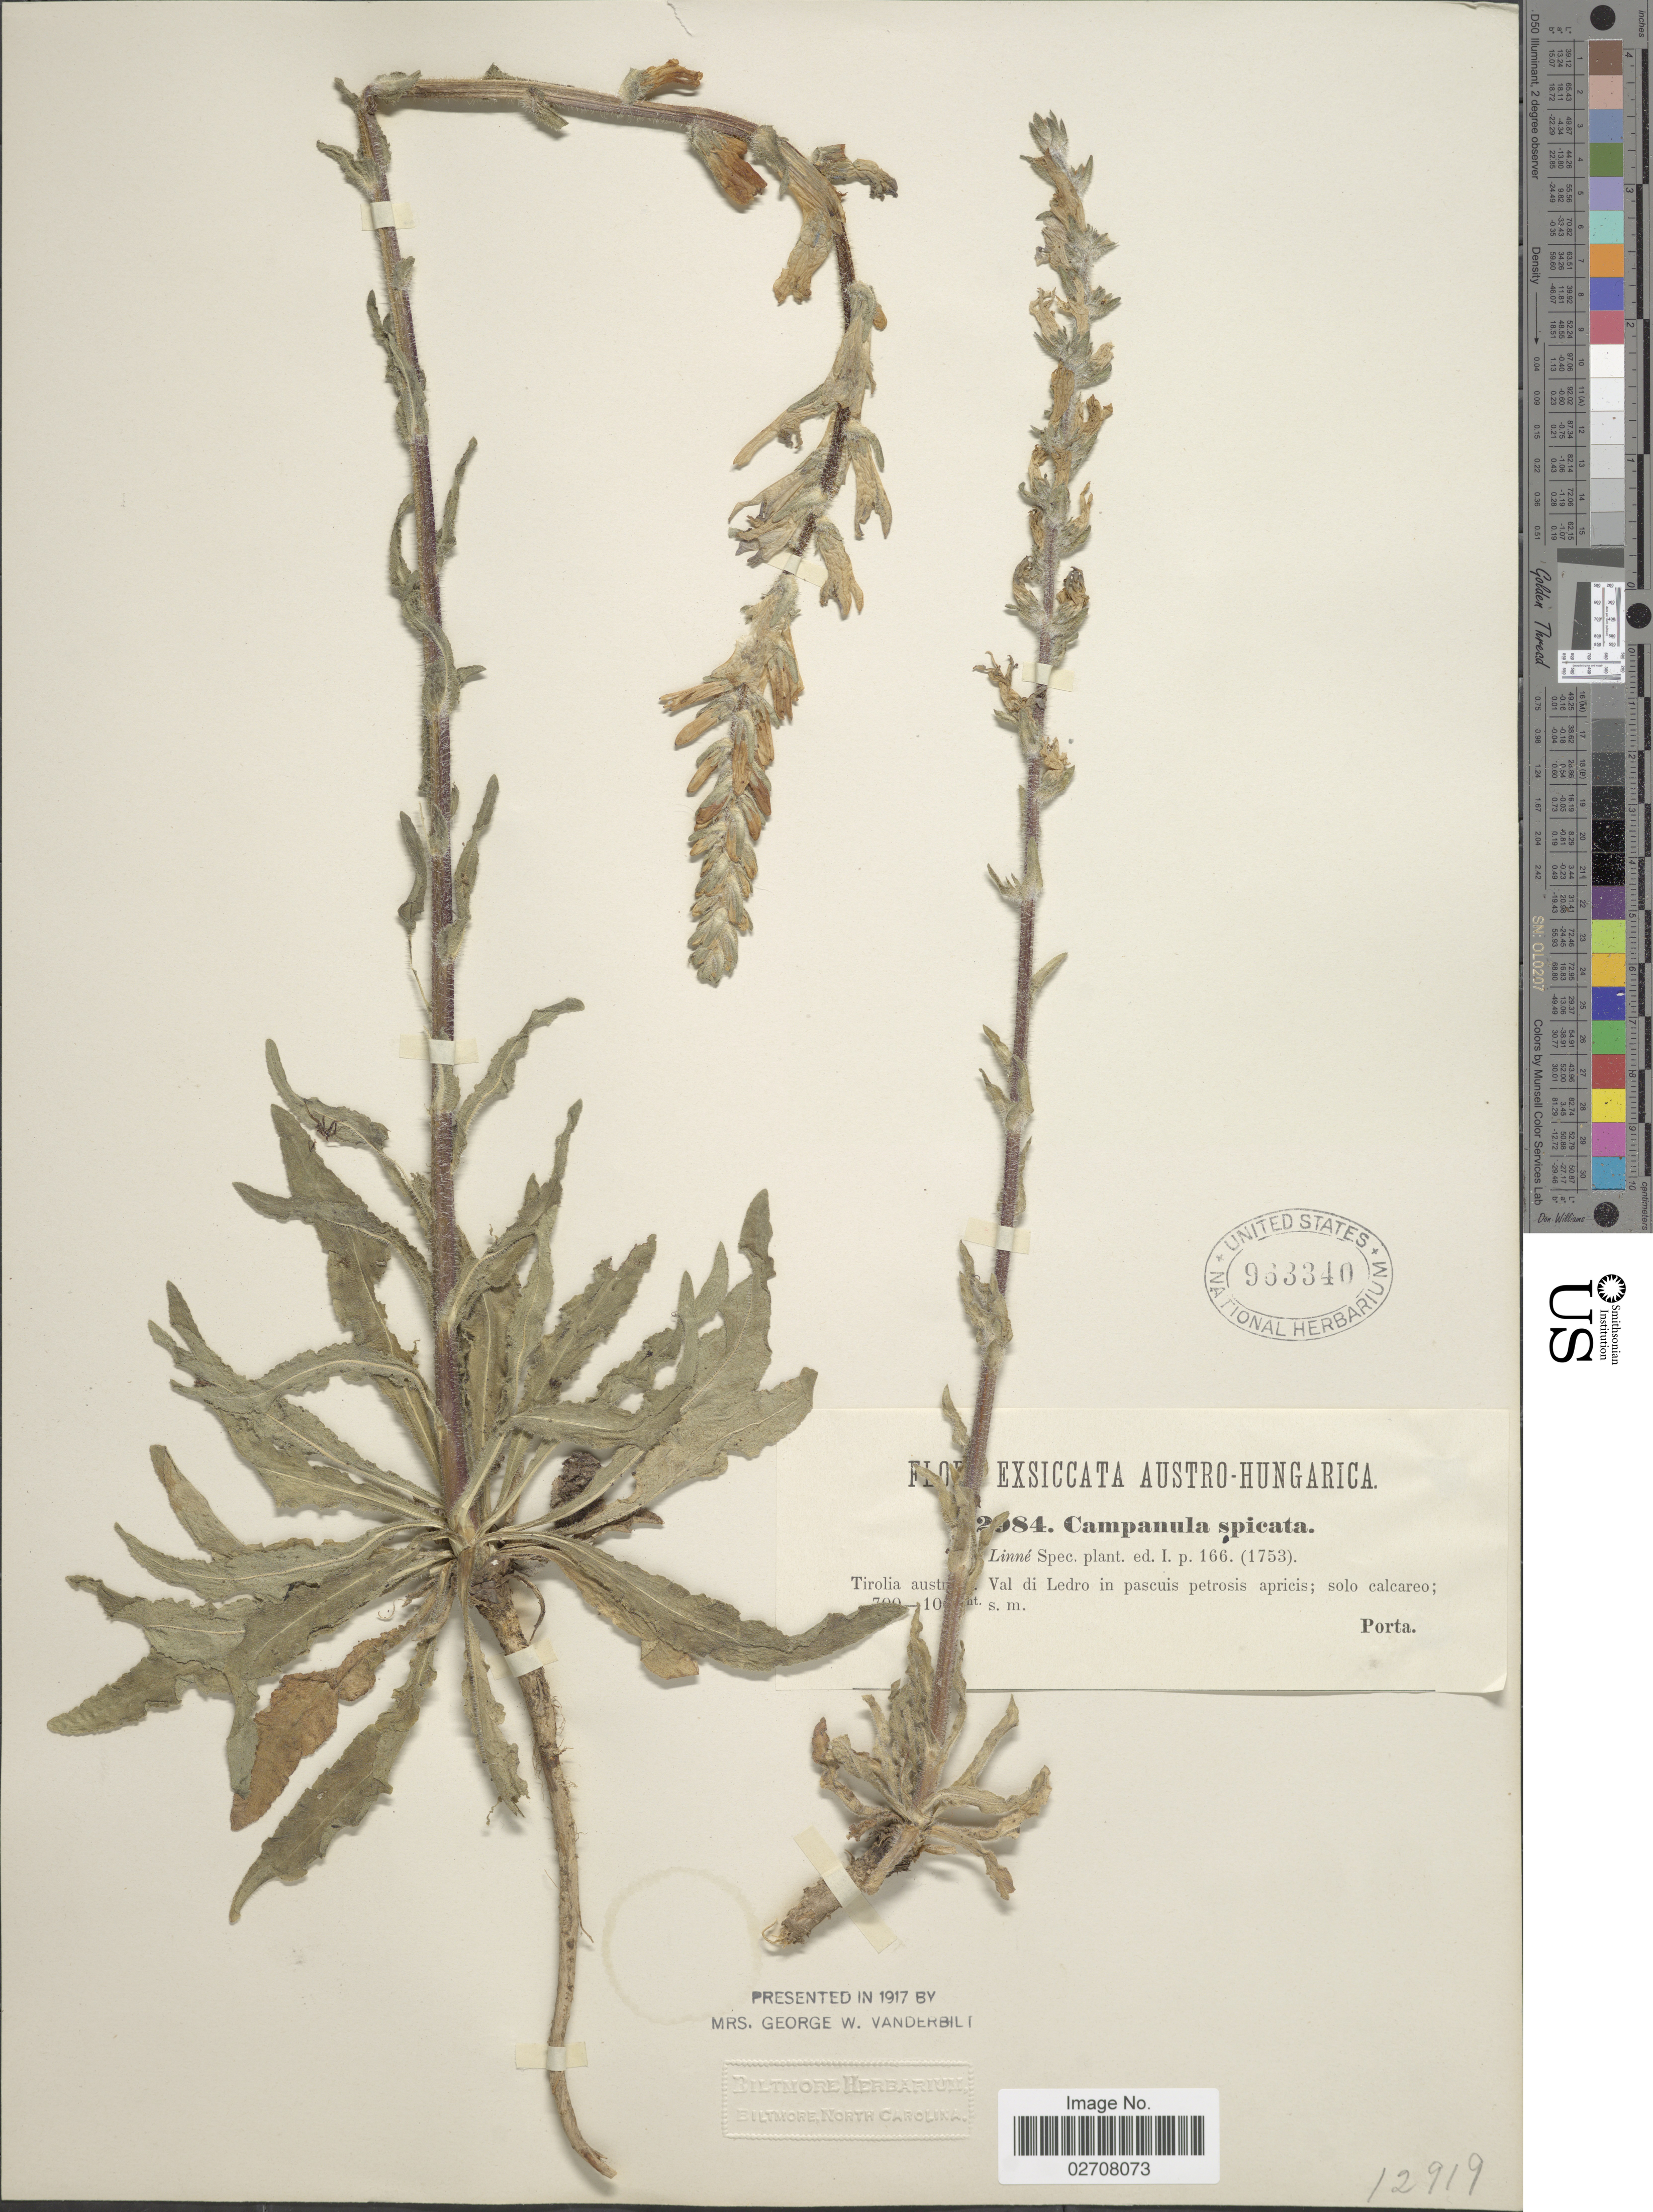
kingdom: Plantae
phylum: Tracheophyta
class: Magnoliopsida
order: Asterales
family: Campanulaceae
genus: Campanula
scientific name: Campanula spicata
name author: L.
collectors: -- Porta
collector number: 2984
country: Italy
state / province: Trentino-Alto Adige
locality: Tirolia austr. Val di Ledro in pascuis petrosis apricis; solo calcareo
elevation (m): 700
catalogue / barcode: US 763340